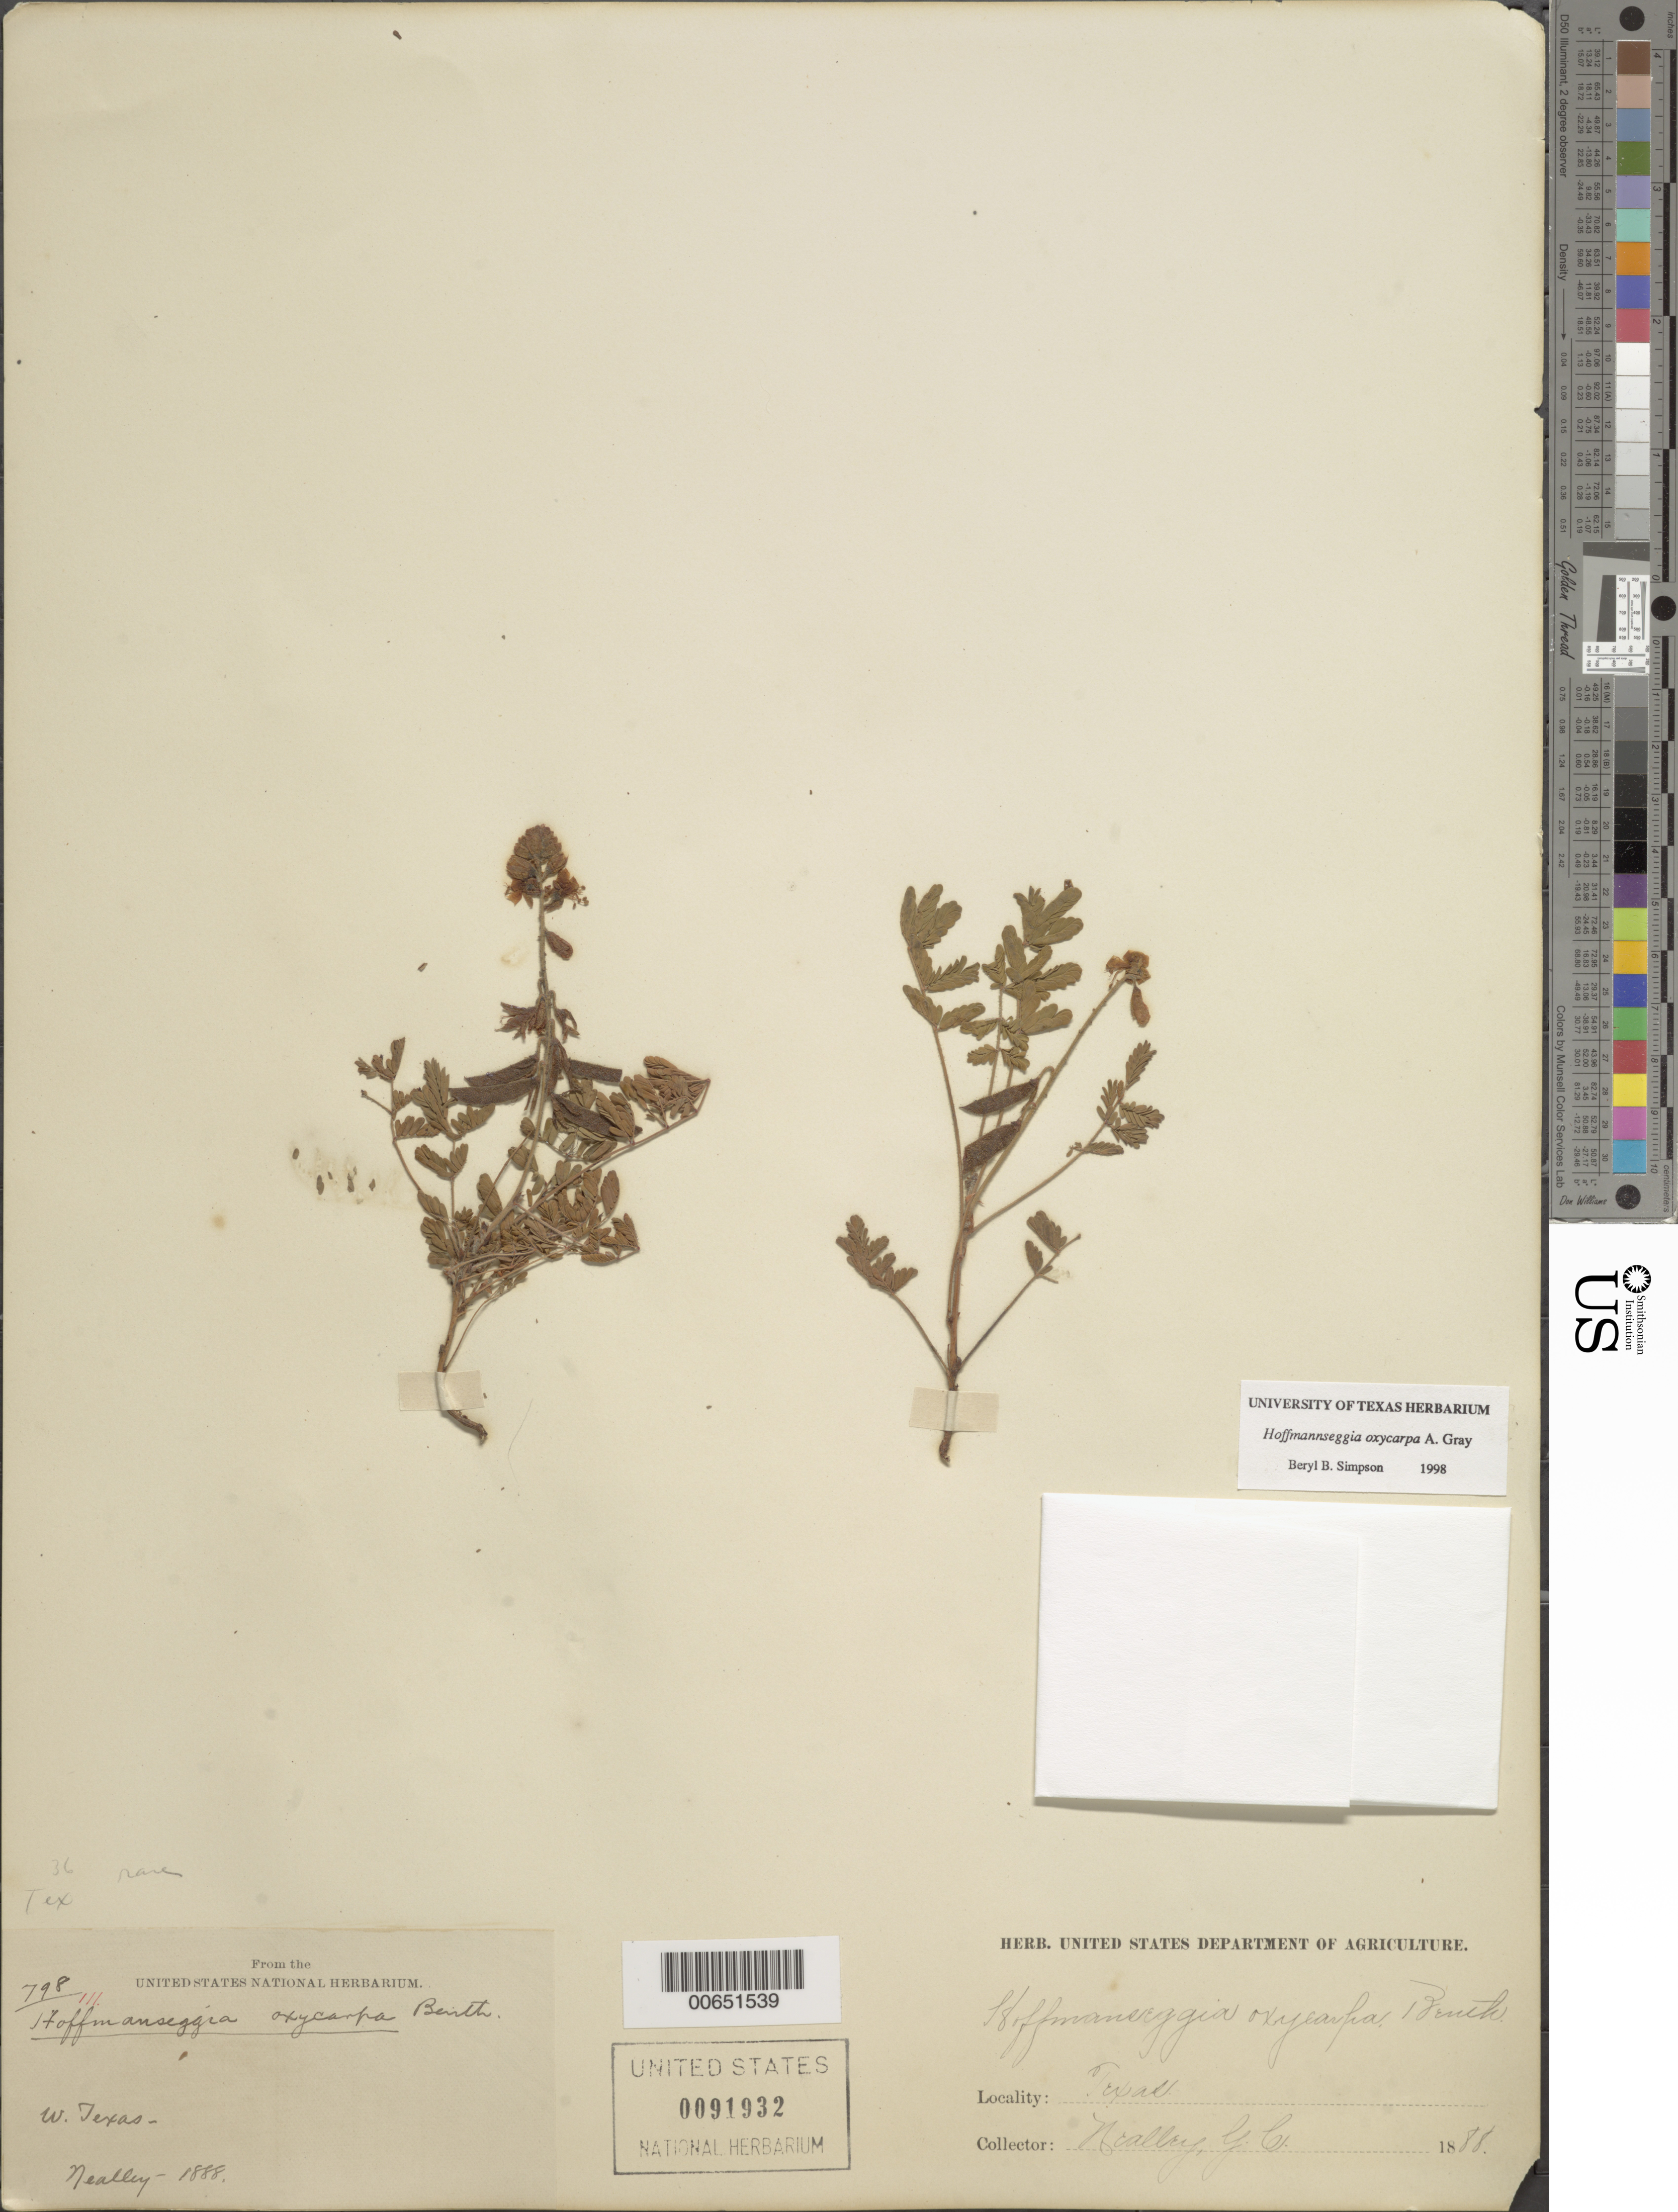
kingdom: Plantae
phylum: Tracheophyta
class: Magnoliopsida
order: Fabales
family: Fabaceae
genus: Hoffmannseggia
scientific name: Hoffmannseggia oxycarpa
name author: Benth.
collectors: G. C. Nealley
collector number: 798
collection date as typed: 1888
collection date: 1888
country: United States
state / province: Texas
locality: West Texas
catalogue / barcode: US 91932